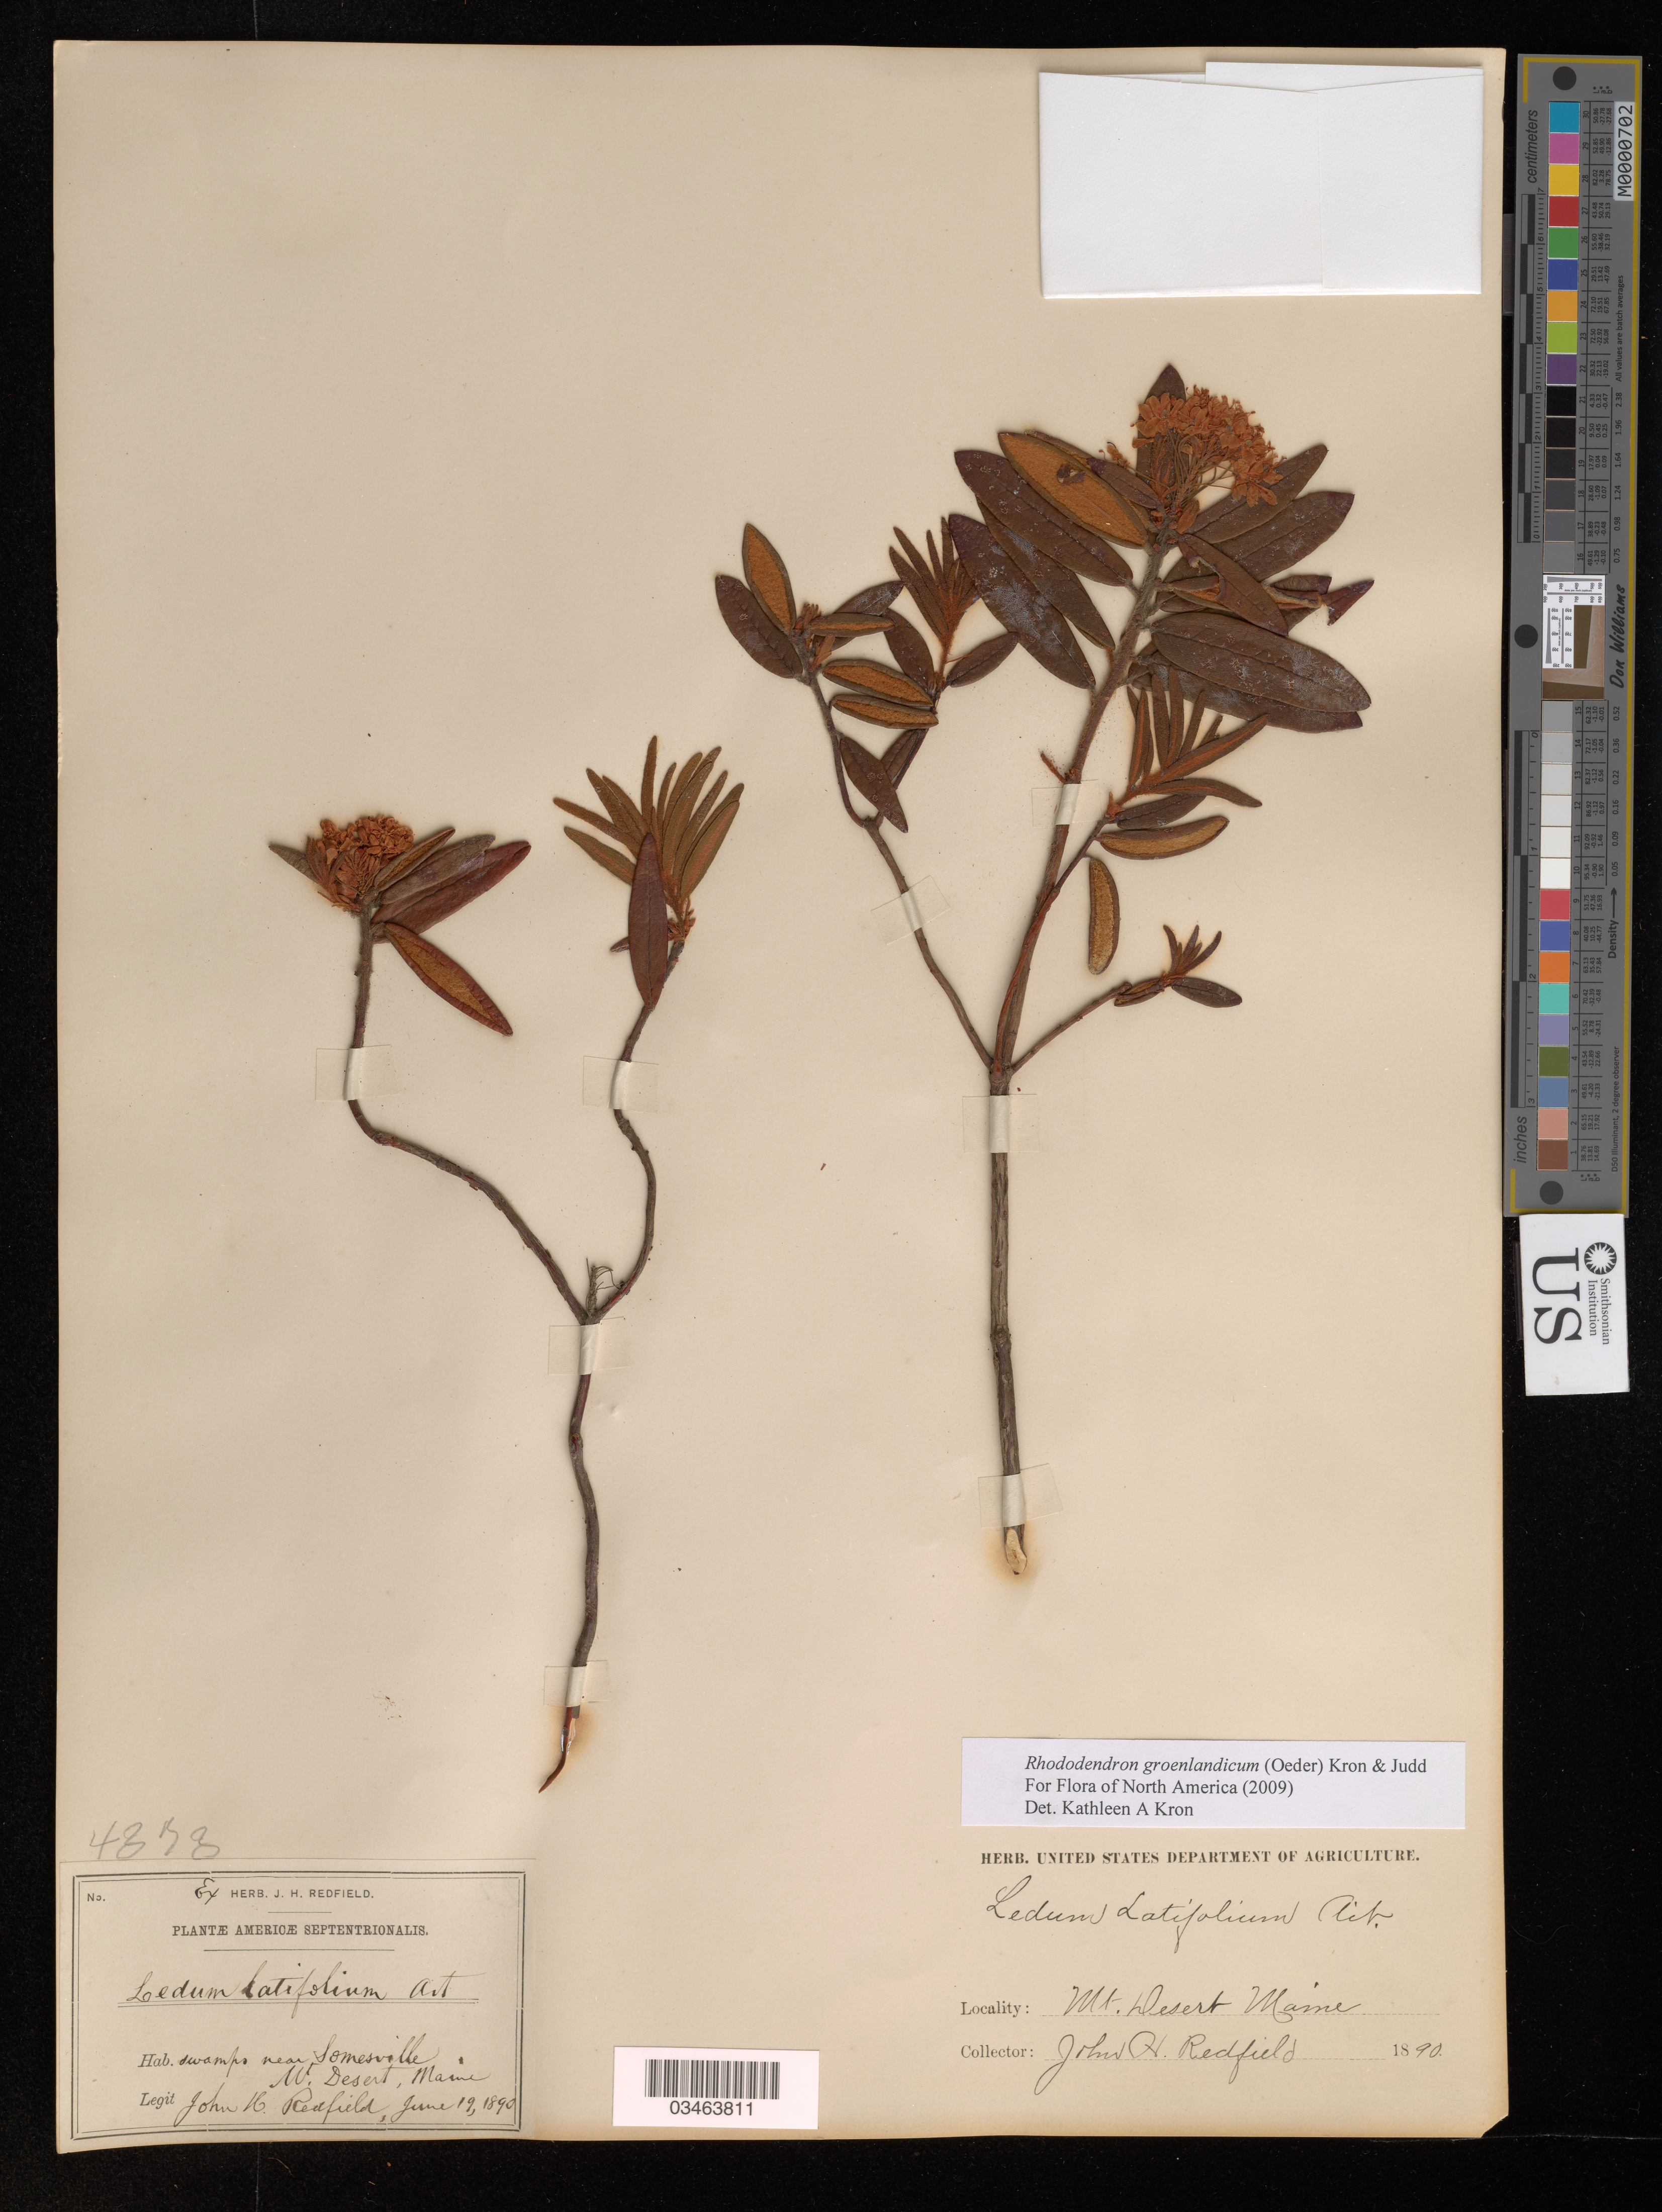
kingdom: Plantae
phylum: Tracheophyta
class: Magnoliopsida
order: Ericales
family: Ericaceae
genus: Rhododendron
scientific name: Rhododendron groenlandicum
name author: (Oeder) Kron & Judd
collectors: J. Redfield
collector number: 4878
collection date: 1890-06-19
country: United States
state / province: Maine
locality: Swamps near Somerville. Mt. Desert.